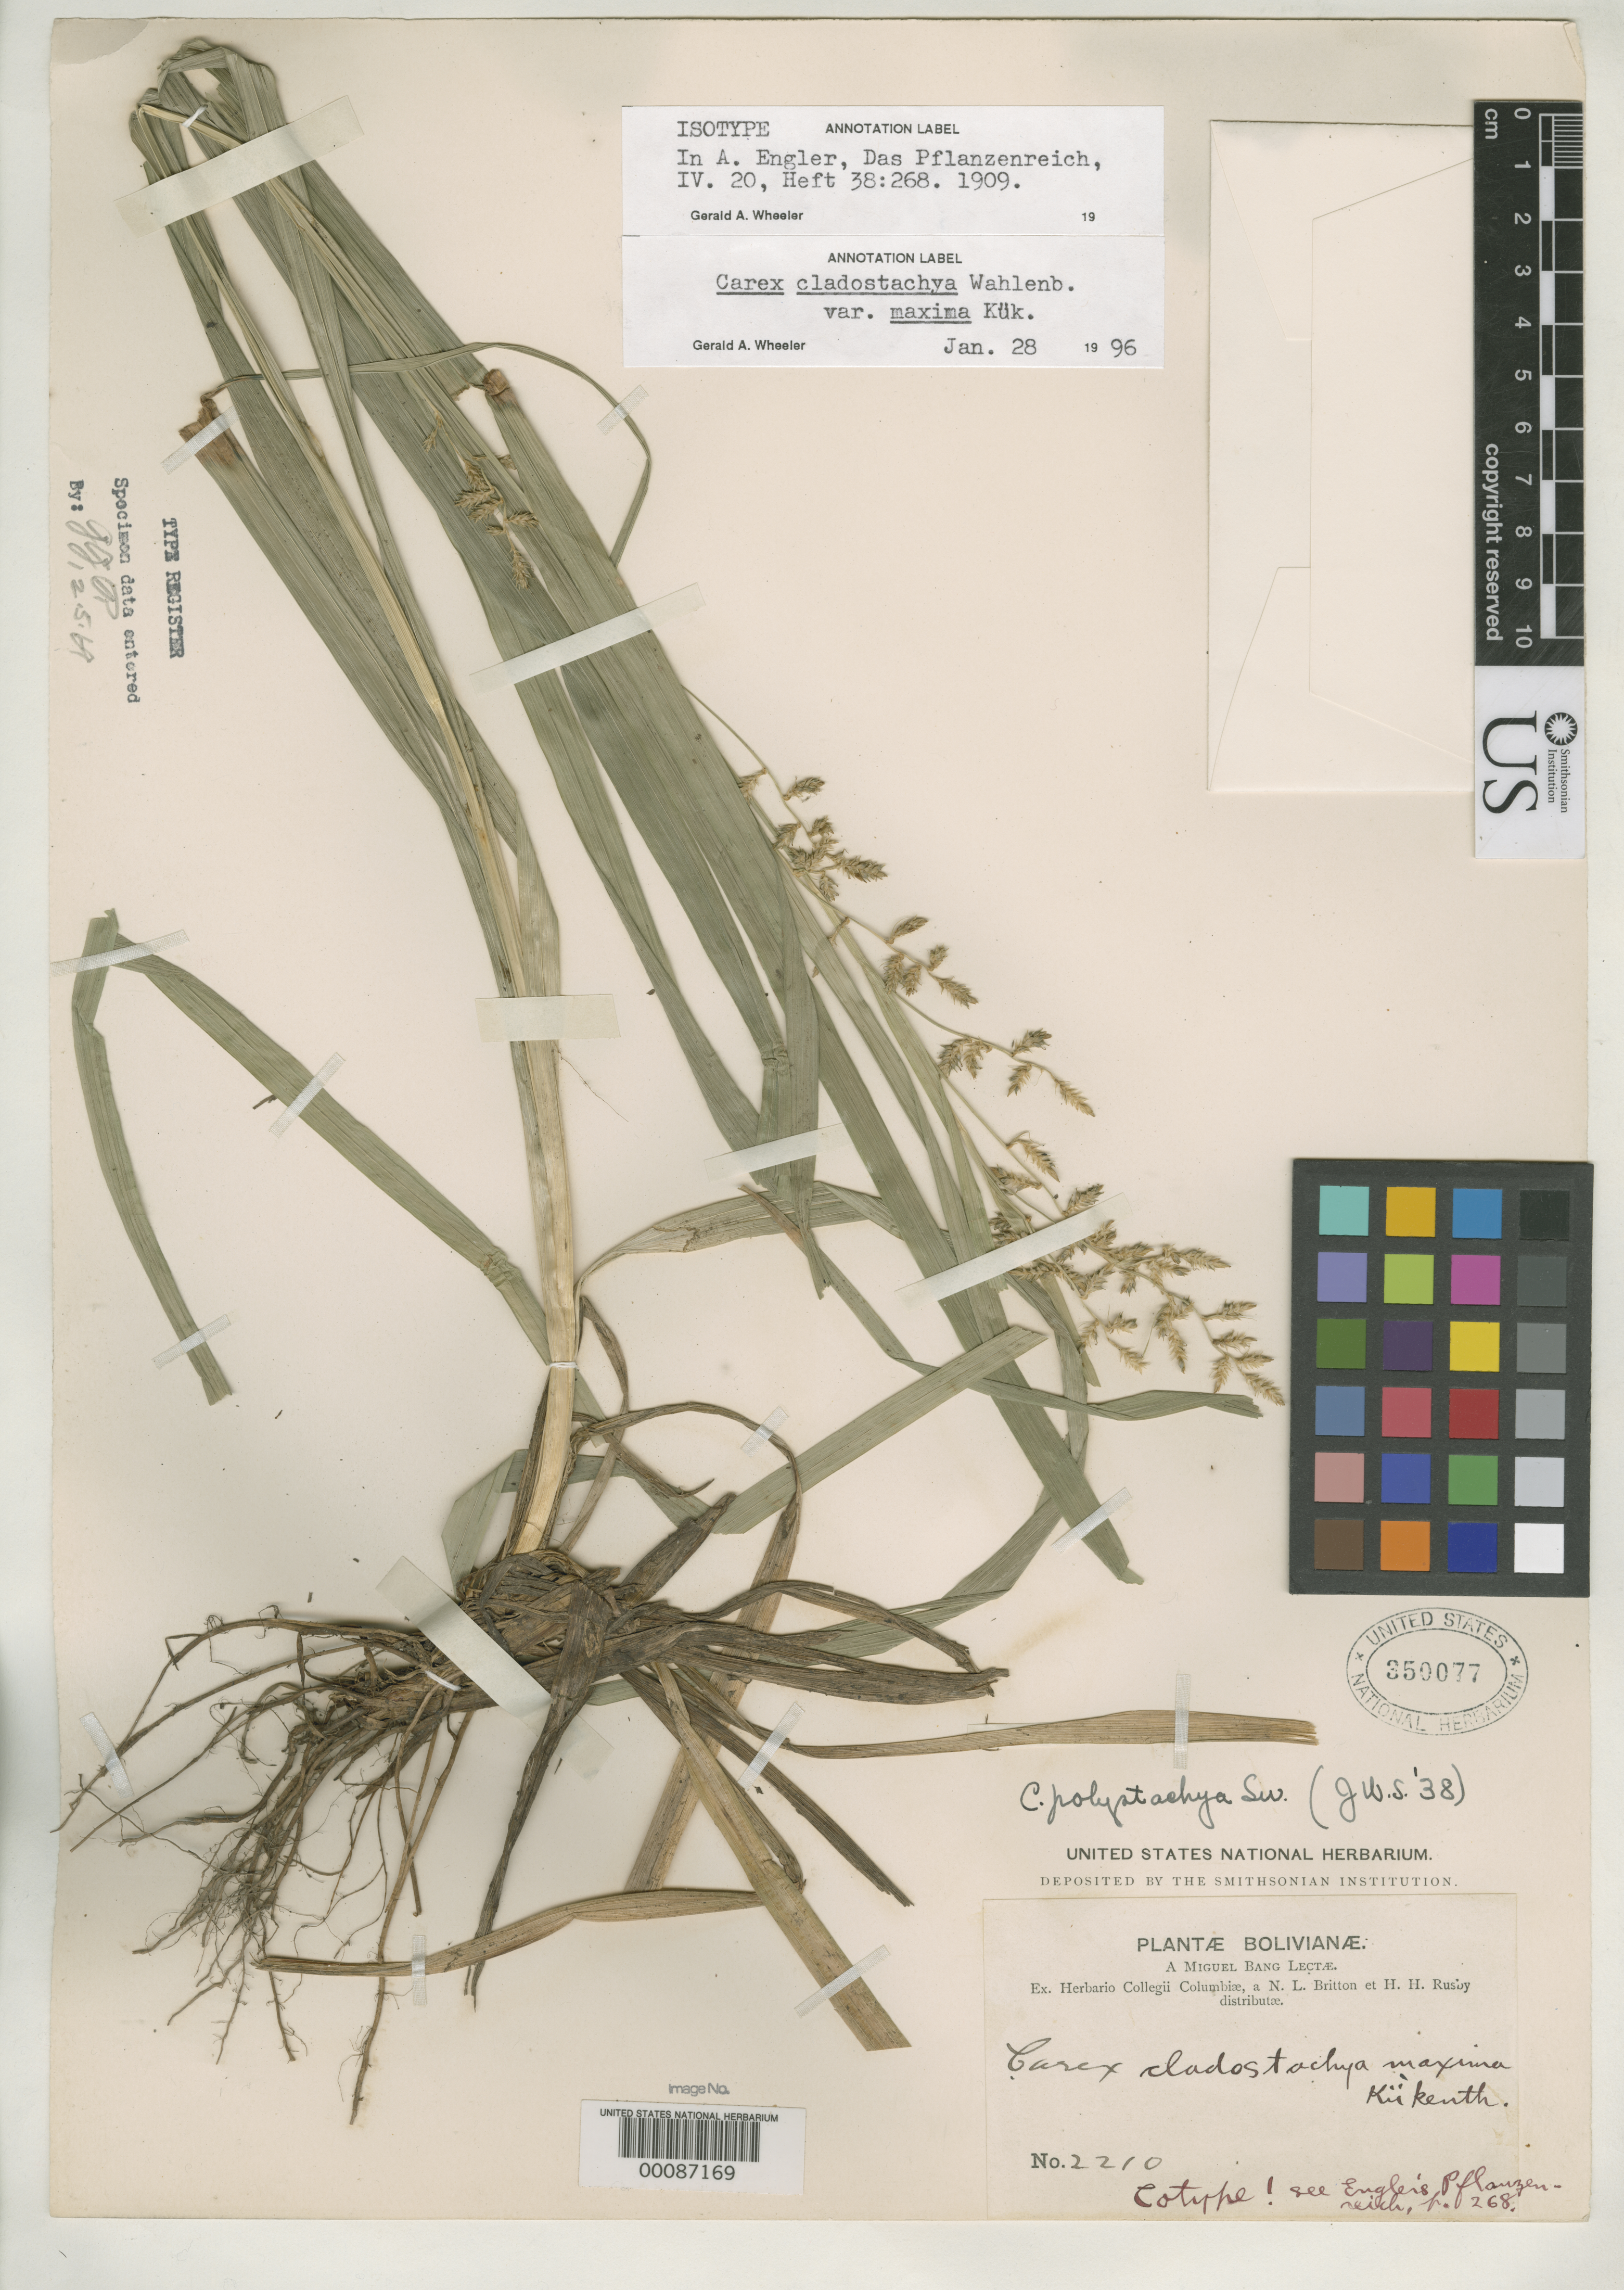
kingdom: Plantae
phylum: Tracheophyta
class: Liliopsida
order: Poales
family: Cyperaceae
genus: Carex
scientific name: Carex cladostachya var. maxima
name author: Kük. in Engl.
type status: Isotype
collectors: M. Bang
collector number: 2210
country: Bolivia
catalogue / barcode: US 350077